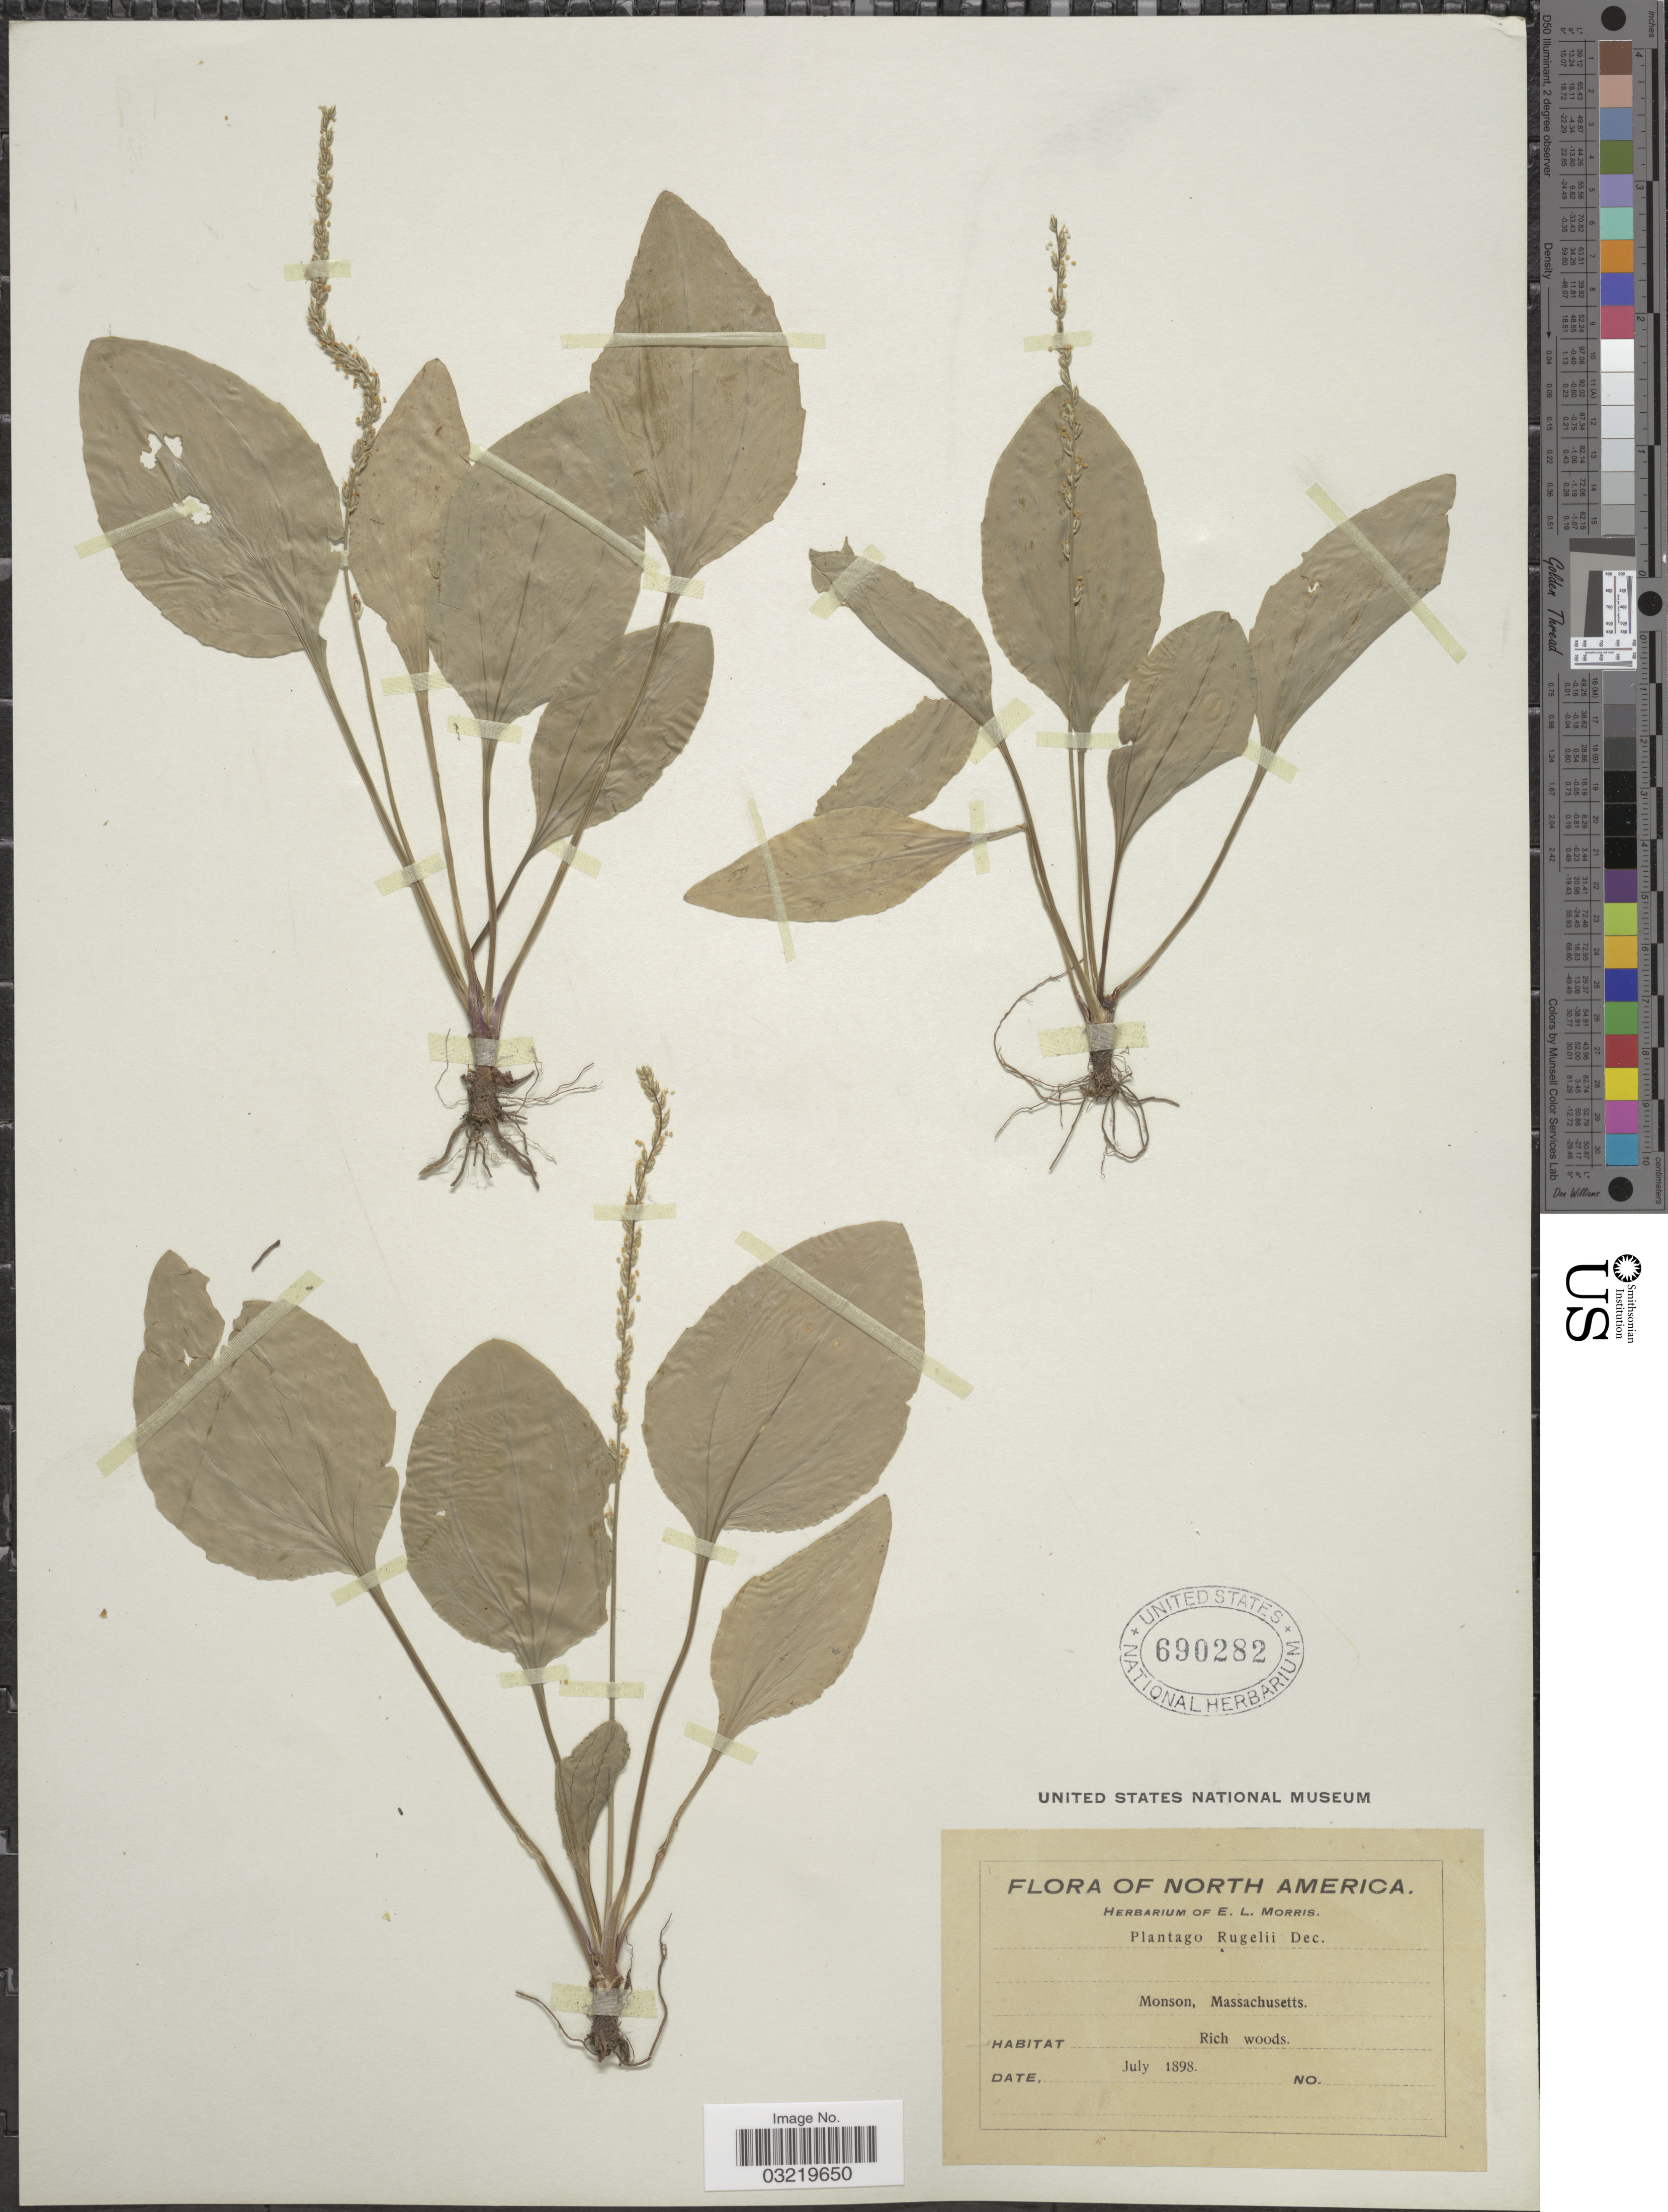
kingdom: Plantae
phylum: Tracheophyta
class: Magnoliopsida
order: Lamiales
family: Plantaginaceae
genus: Plantago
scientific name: Plantago rugelii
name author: Decne.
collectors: E. Morris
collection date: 1898-07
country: United States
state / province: Massachusetts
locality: Monson, Massachusetts.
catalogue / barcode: US 690282